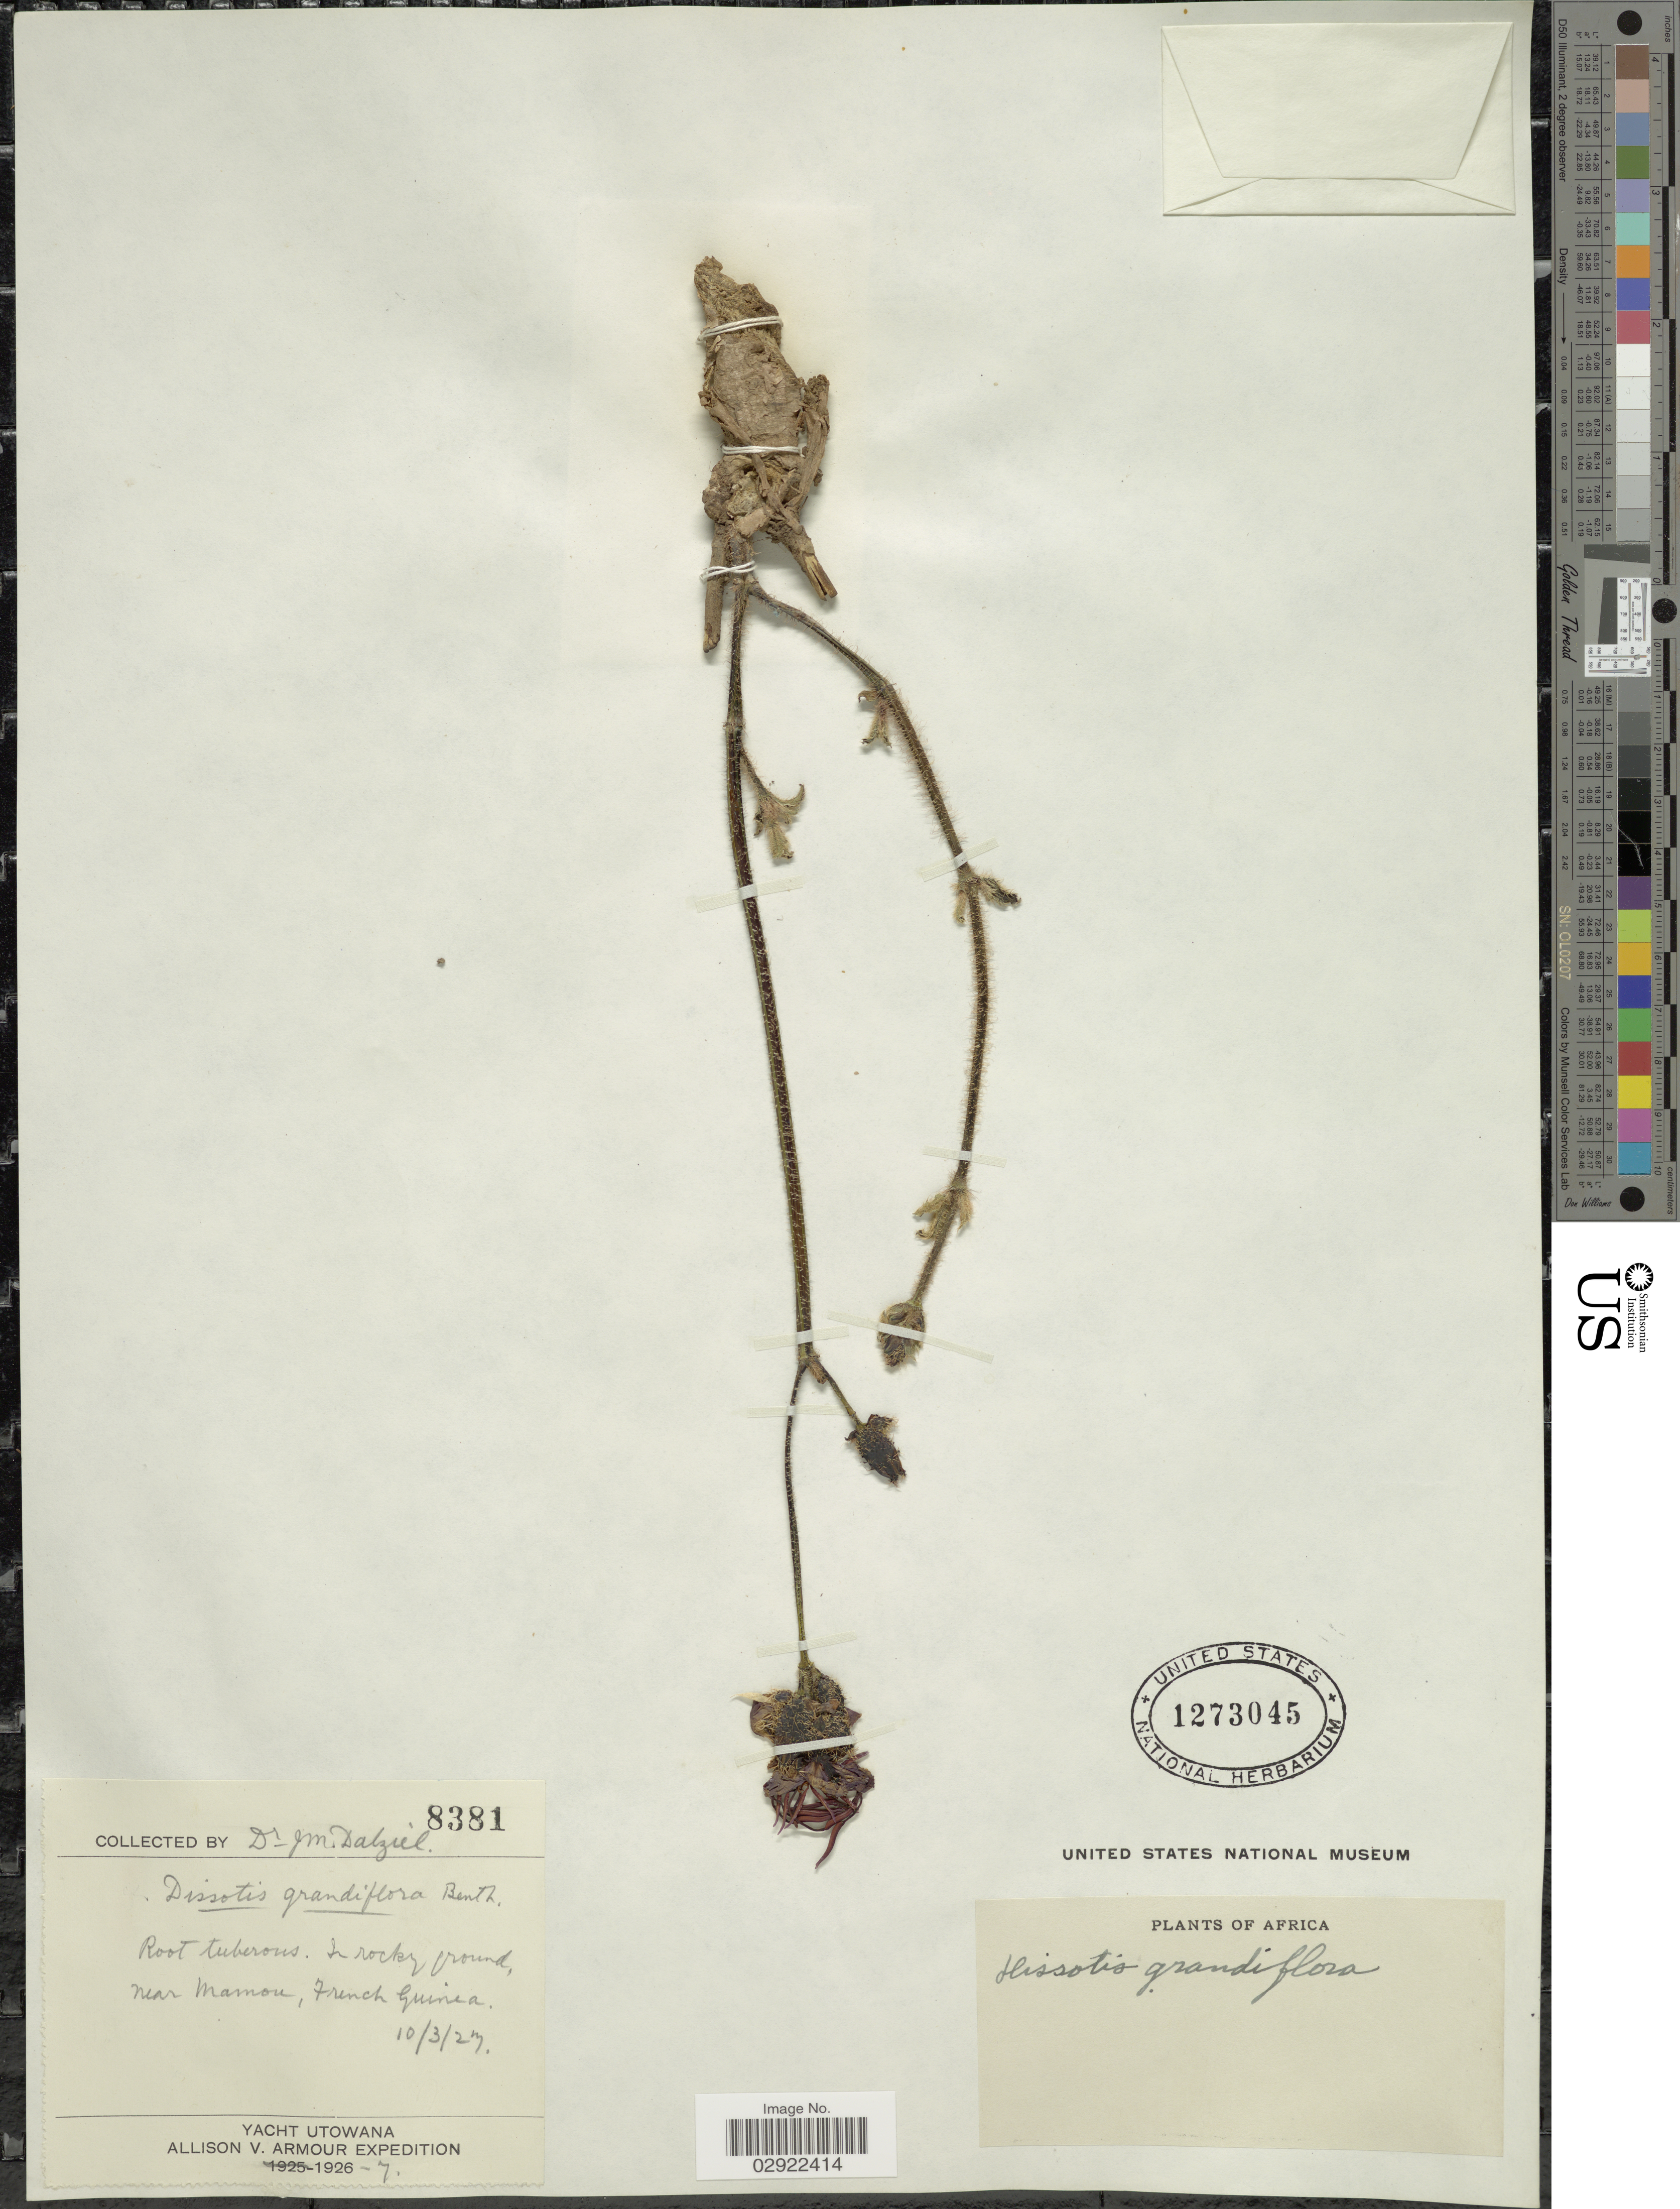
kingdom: Plantae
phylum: Tracheophyta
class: Magnoliopsida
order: Myrtales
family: Melastomataceae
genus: Dissotis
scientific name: Dissotis grandiflora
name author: (Sm.) Benth.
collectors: J. Dalziel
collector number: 8381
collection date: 1927-03-10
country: Guinea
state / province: Mamou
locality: Near Mamou, French Guinea.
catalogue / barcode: US 1273045